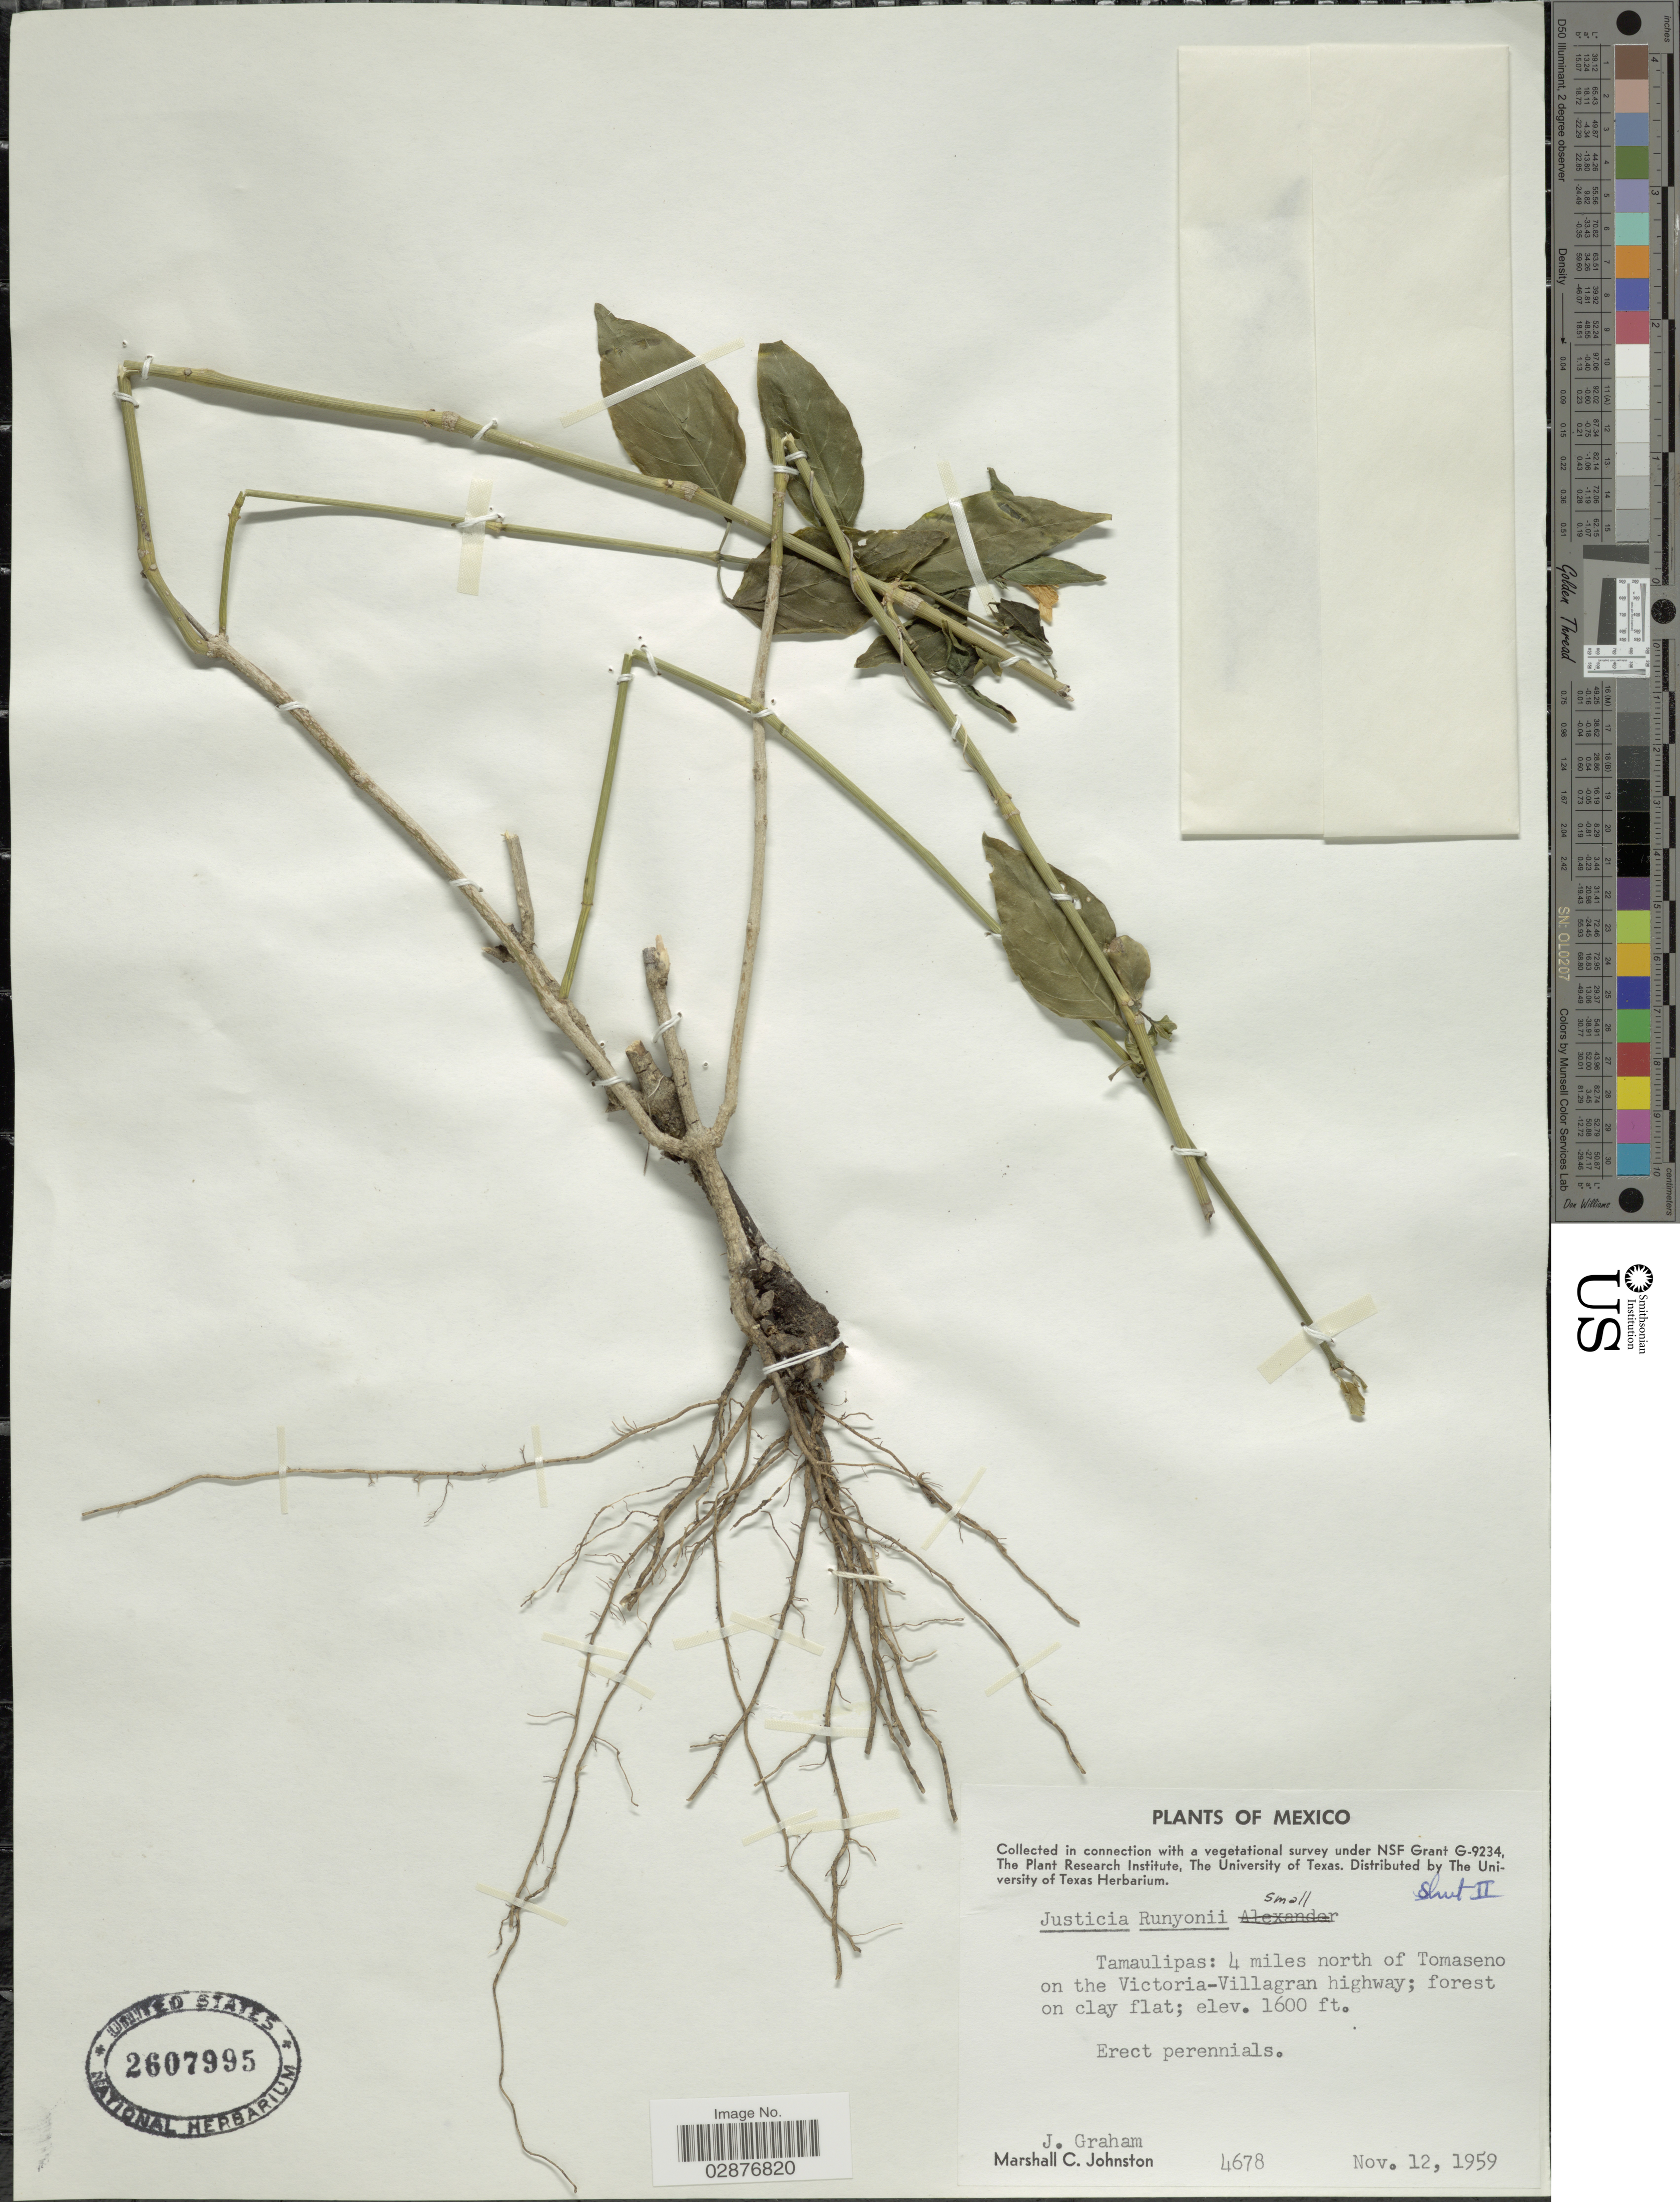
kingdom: Plantae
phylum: Tracheophyta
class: Magnoliopsida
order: Lamiales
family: Acanthaceae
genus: Justicia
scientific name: Justicia runyonii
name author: Small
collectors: J. Graham & M. Johnston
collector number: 4678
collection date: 1959-11-12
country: Mexico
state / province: Tamaulipas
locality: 4 miles north of Tomaseno on the Victoria-Villagran highway.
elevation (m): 488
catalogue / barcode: US 2607995